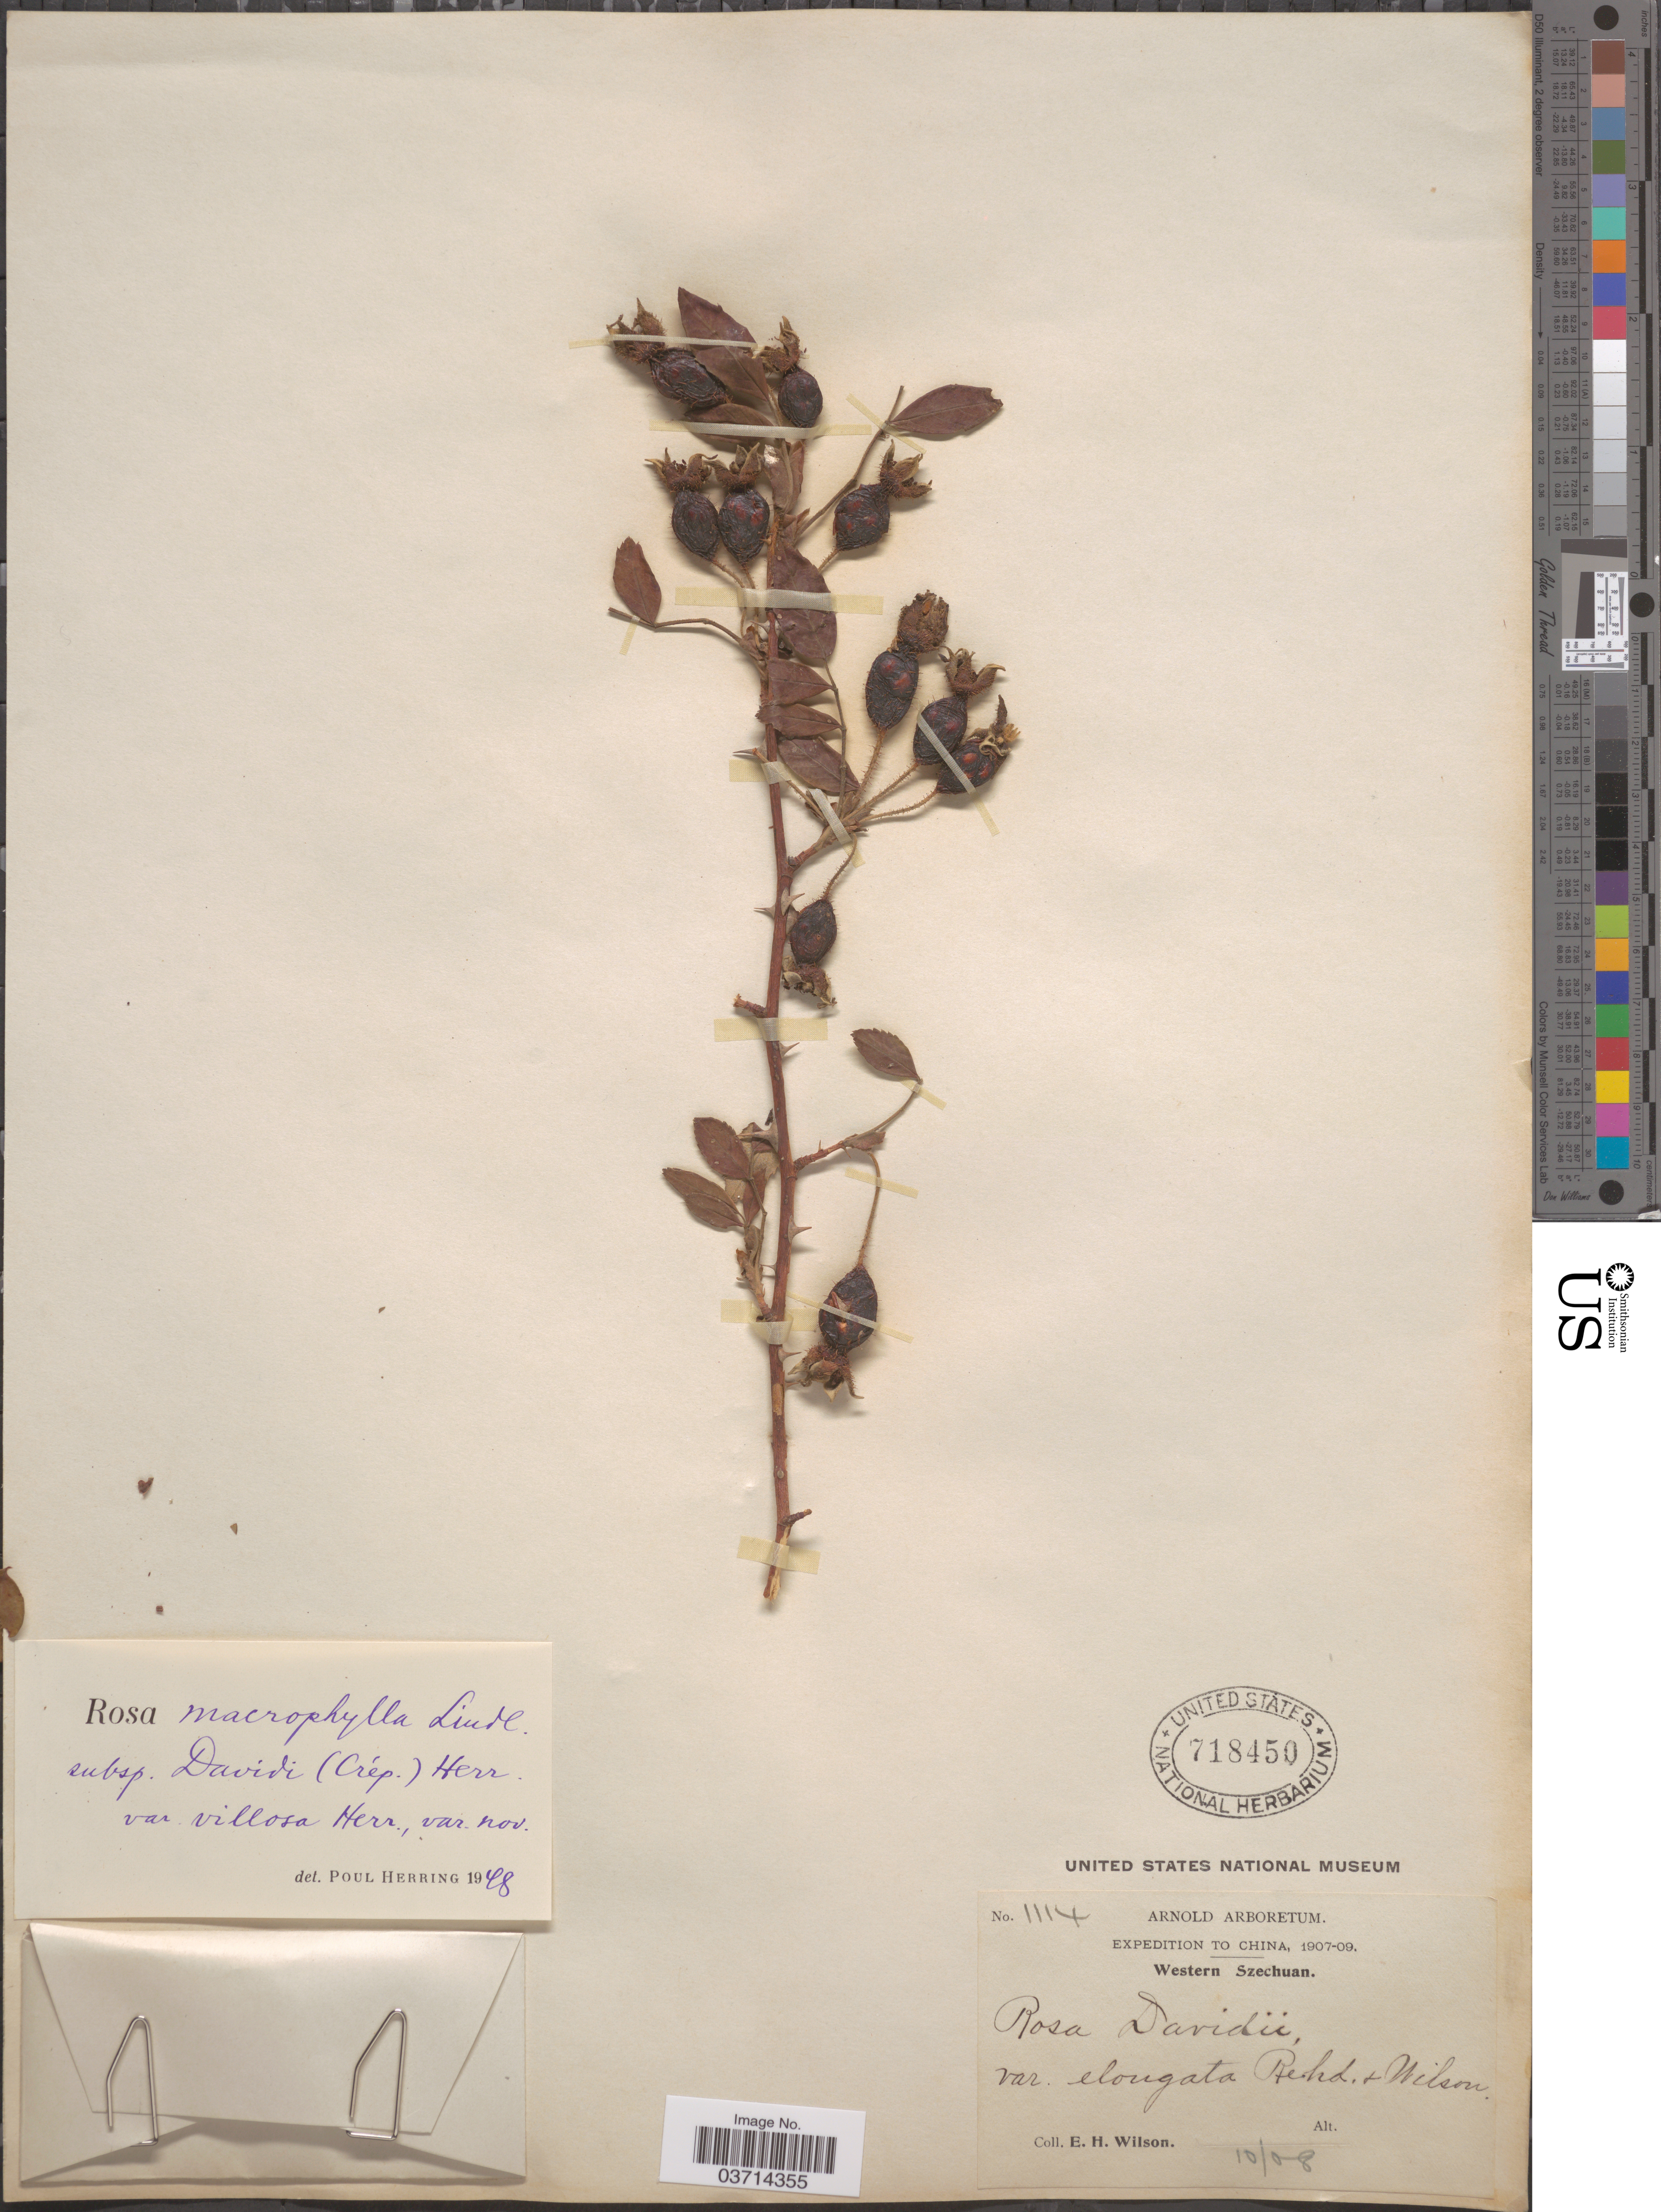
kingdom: Plantae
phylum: Tracheophyta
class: Magnoliopsida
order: Rosales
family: Rosaceae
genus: Rosa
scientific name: Rosa davidi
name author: Crép.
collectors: E. Wilson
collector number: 1114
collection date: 1908-10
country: China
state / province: Sichuan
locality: Western Szechuan.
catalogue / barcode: US 7188450